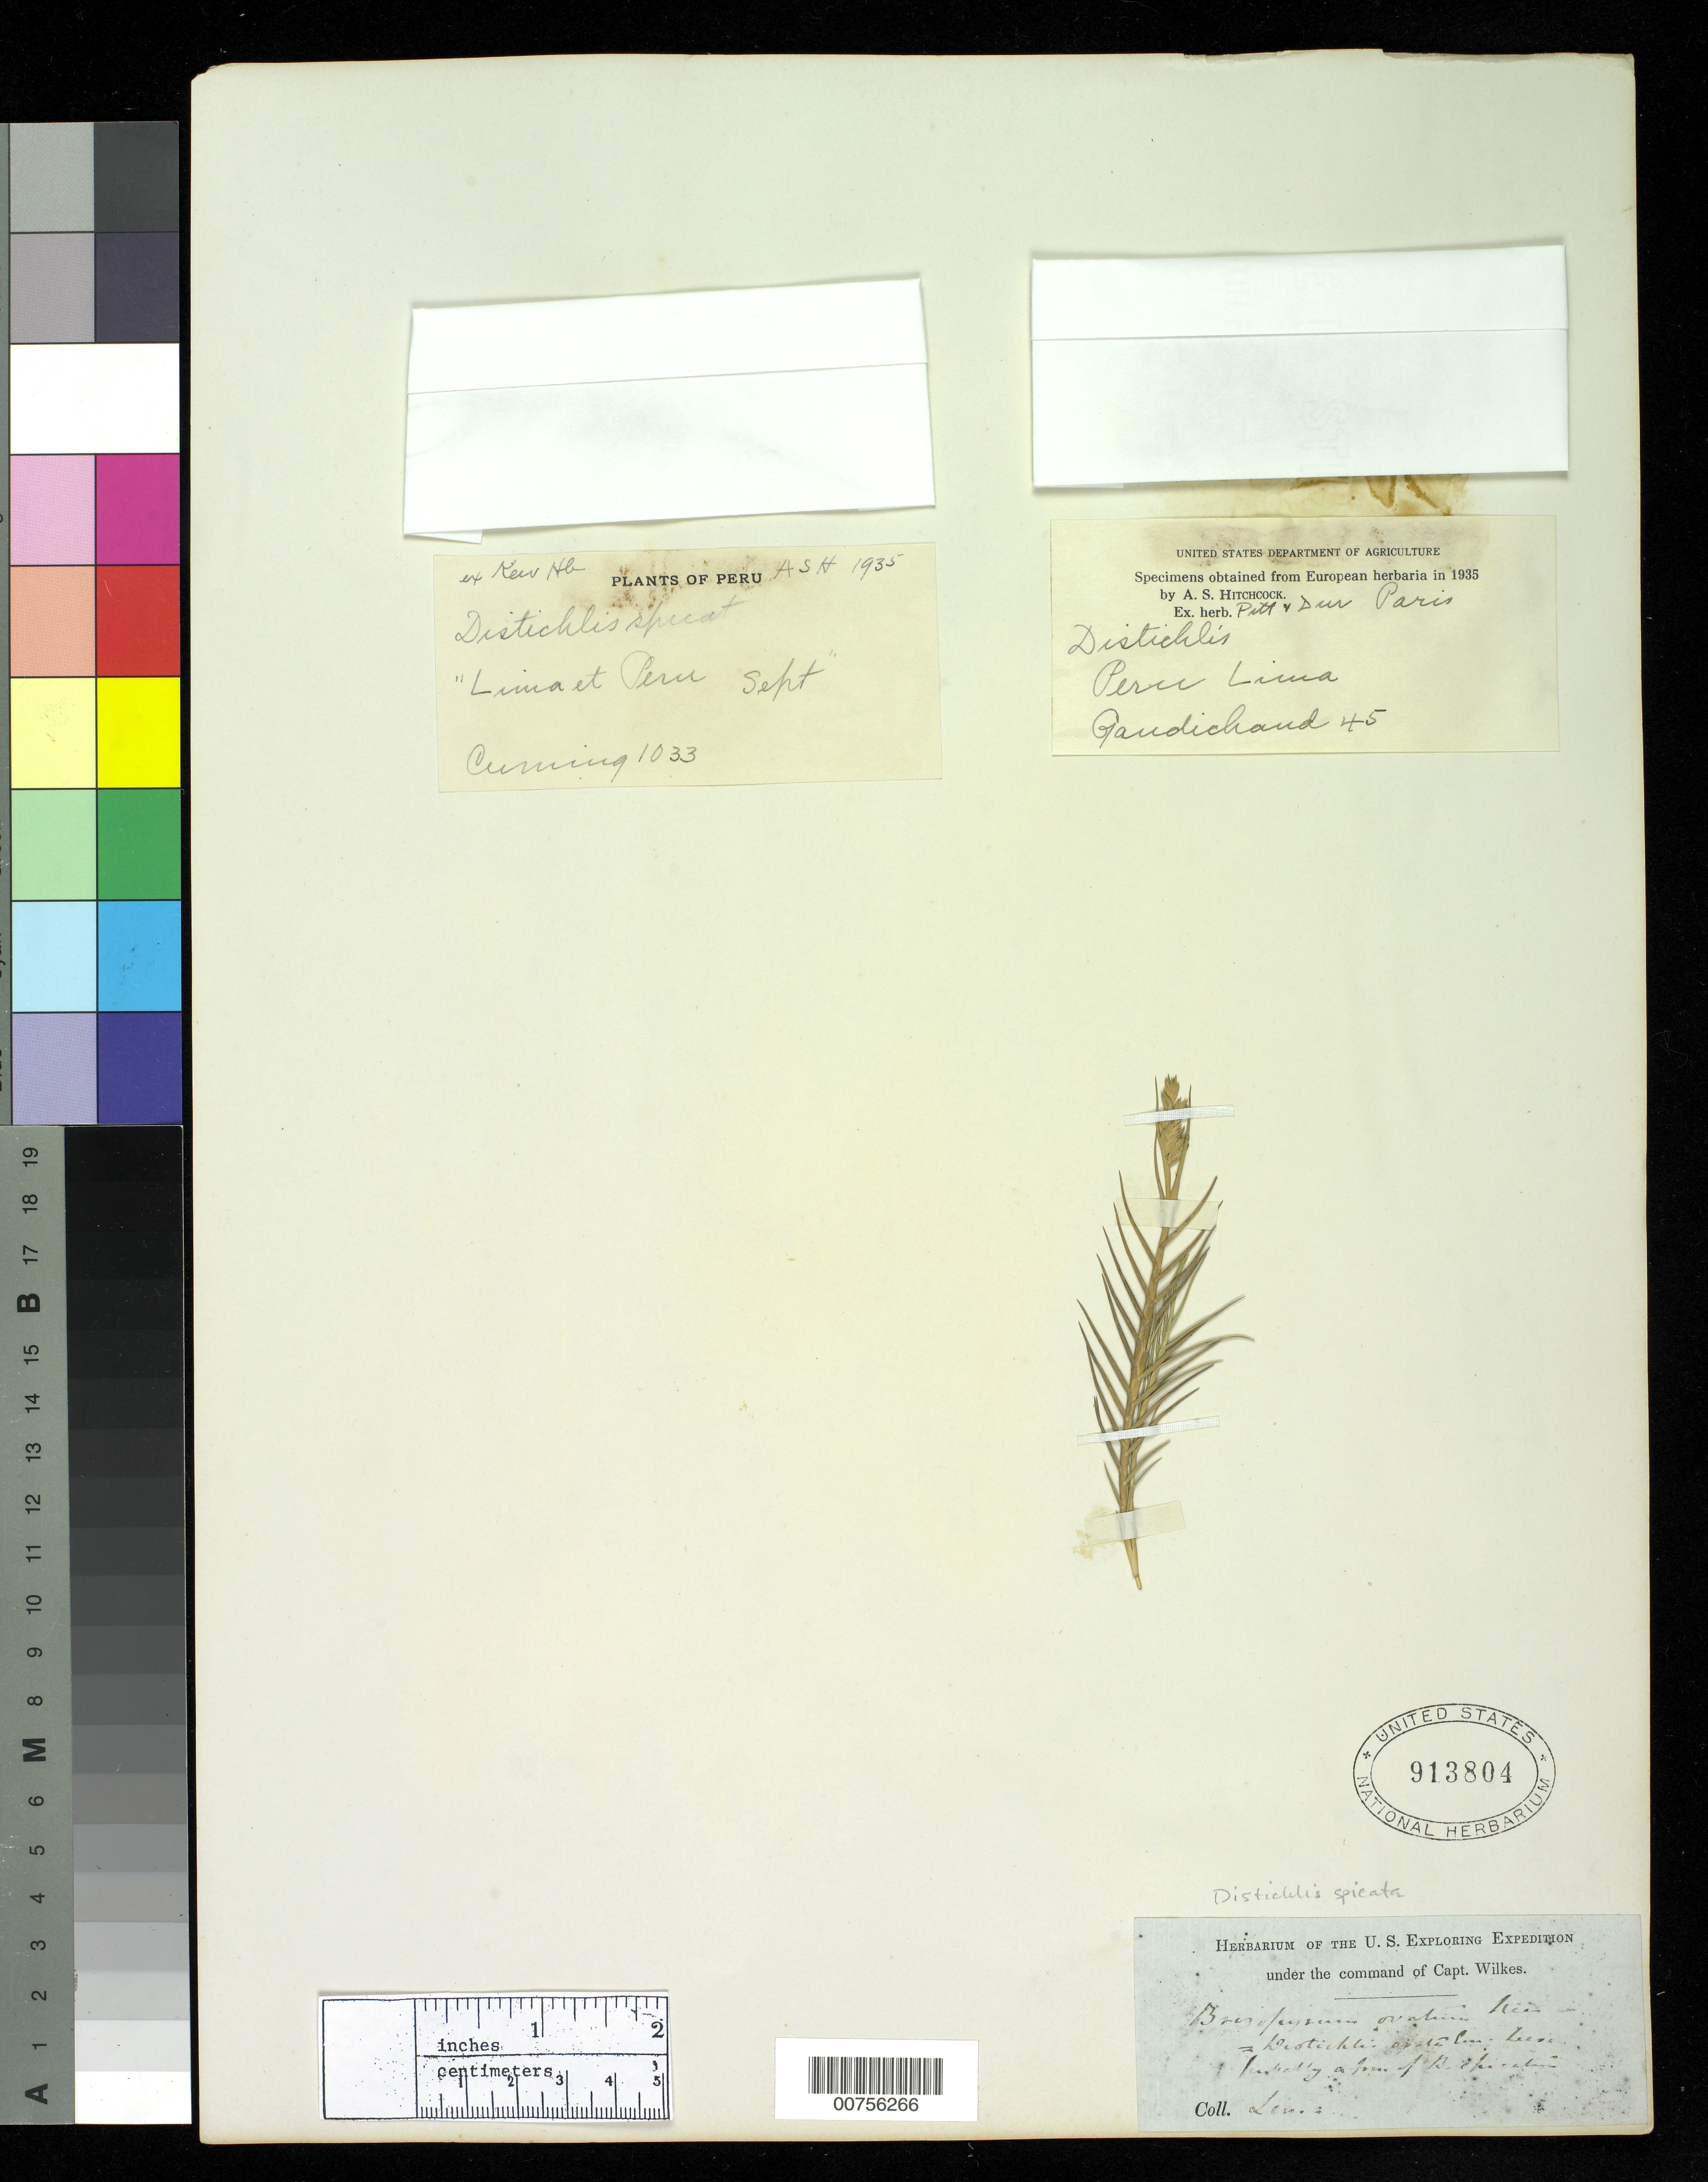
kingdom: Plantae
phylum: Tracheophyta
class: Liliopsida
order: Poales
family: Poaceae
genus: Distichlis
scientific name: Distichlis spicata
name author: (L.) Greene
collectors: Wilkes Explor. Exped.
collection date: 1838/1842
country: Peru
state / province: Lima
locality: Lima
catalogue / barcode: US 913804